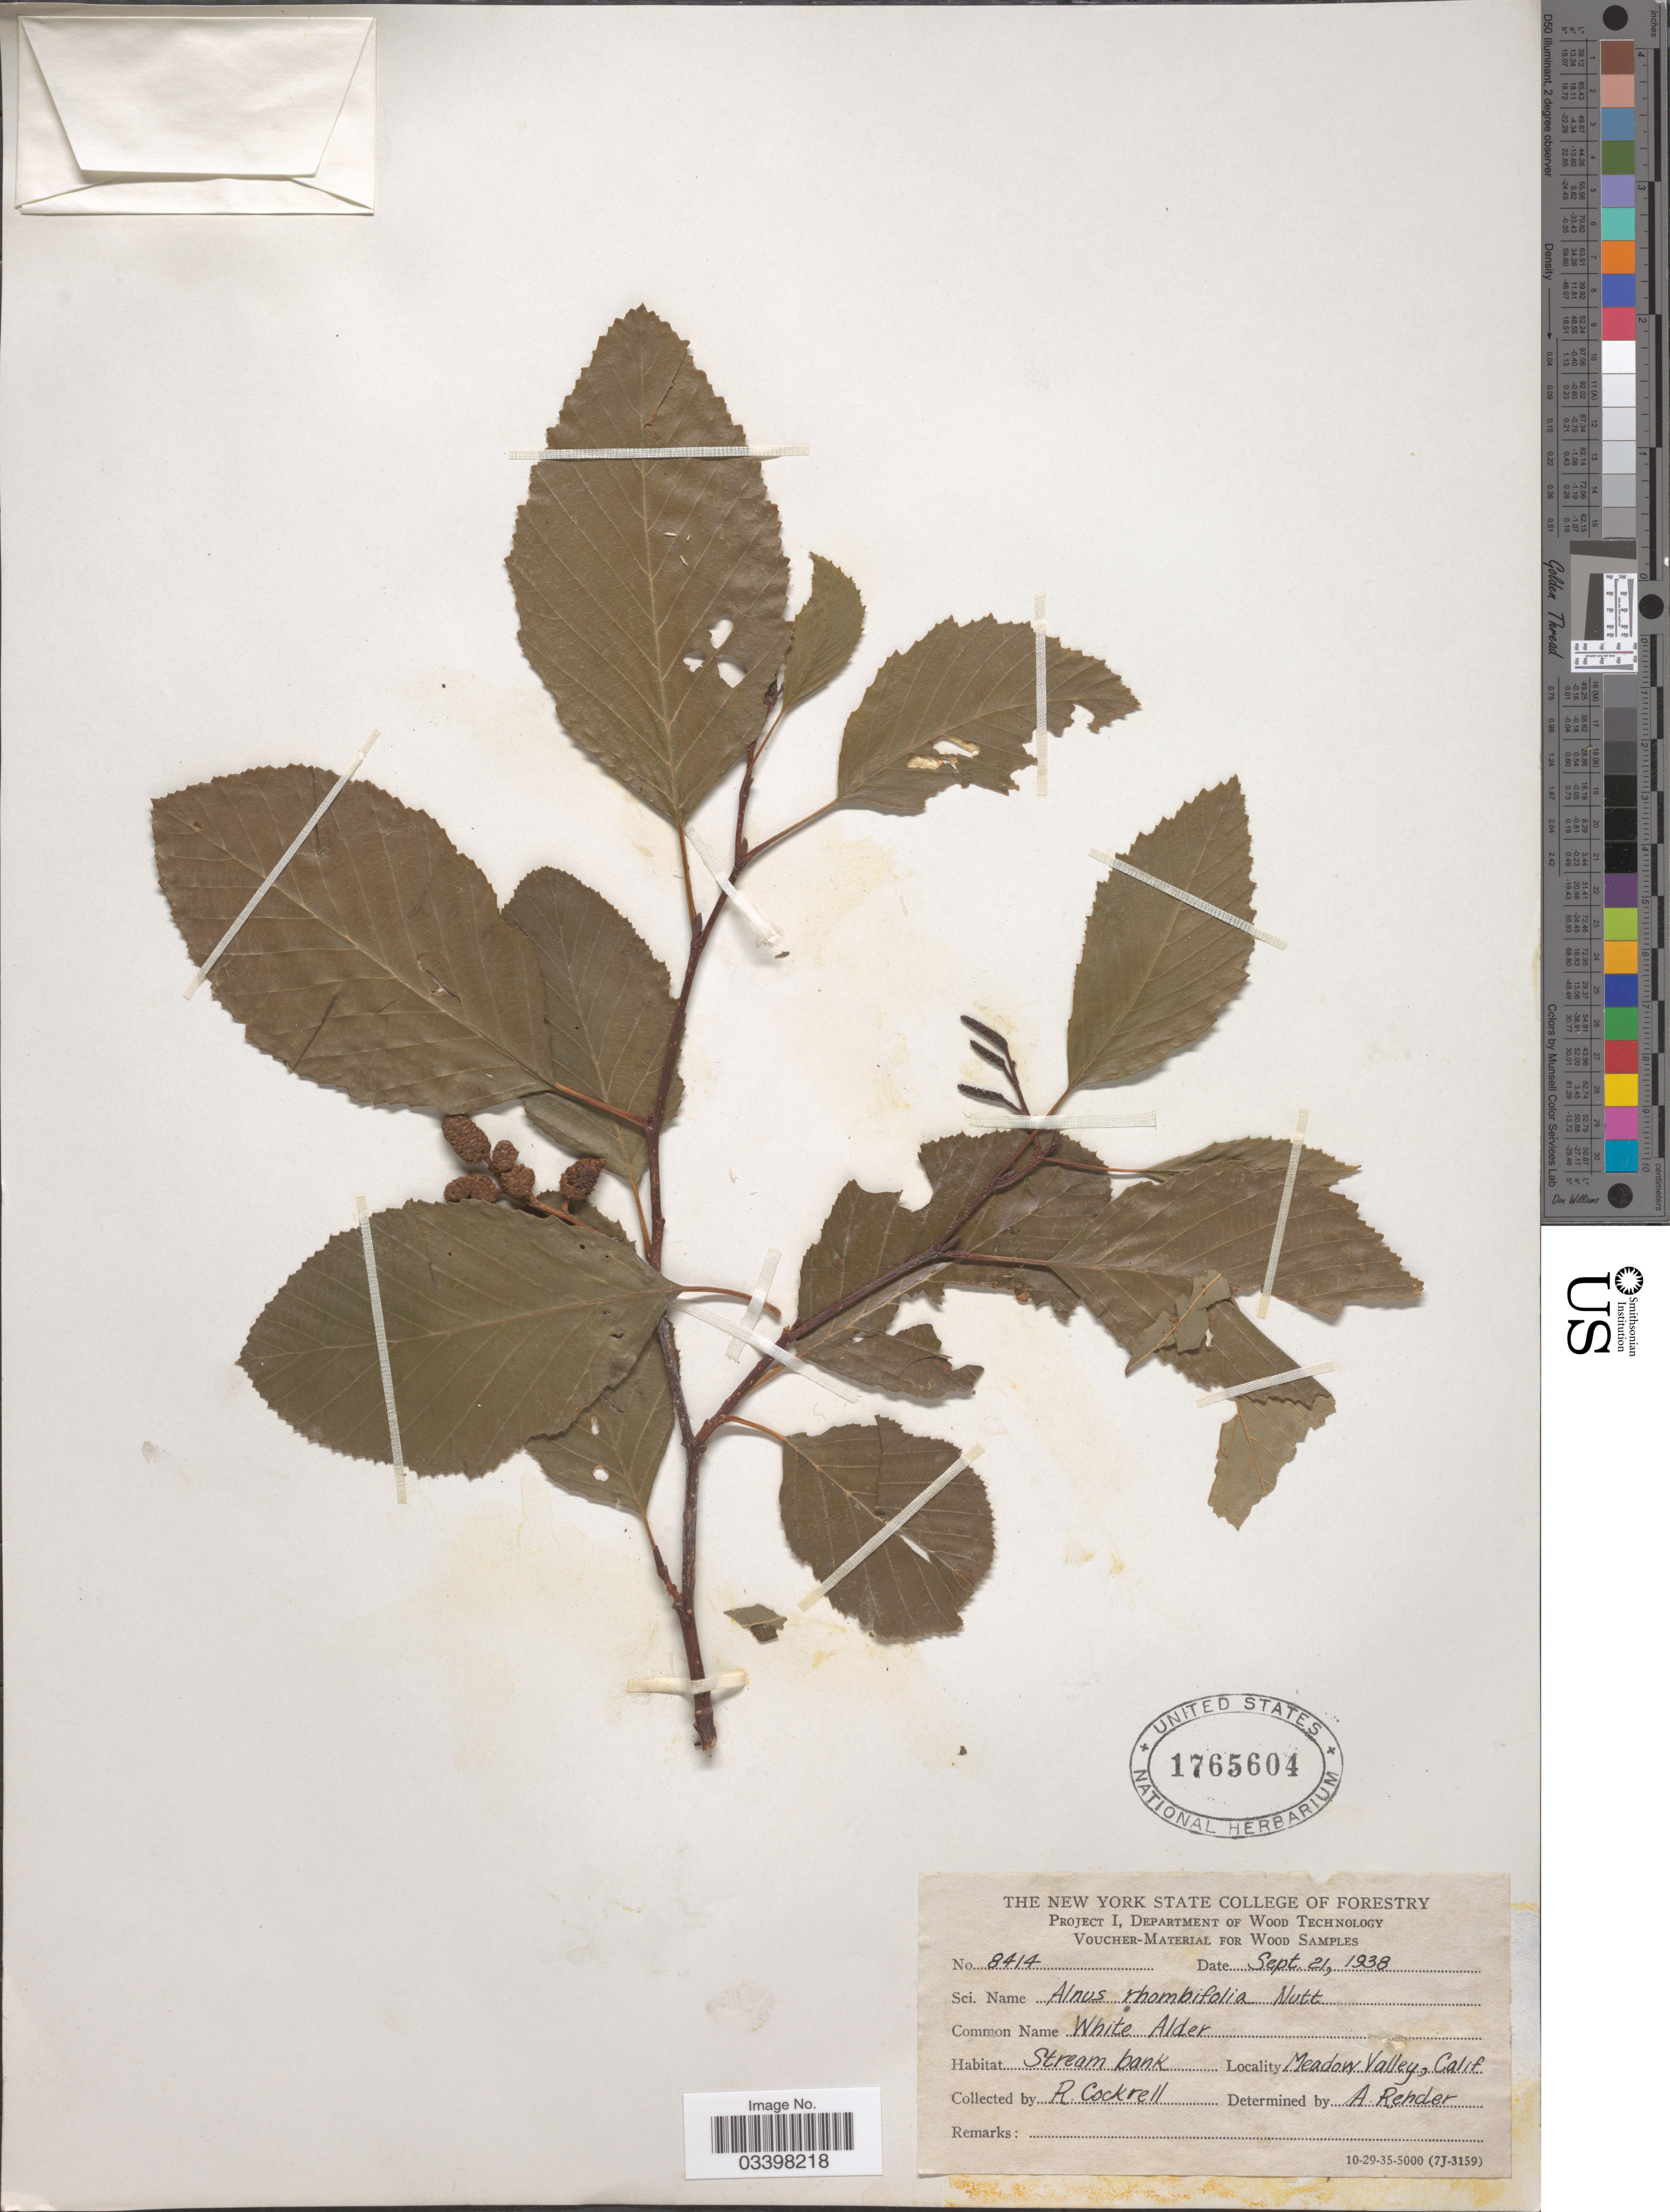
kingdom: Plantae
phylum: Tracheophyta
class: Magnoliopsida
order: Fagales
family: Betulaceae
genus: Alnus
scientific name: Alnus rhombifolia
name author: Nutt.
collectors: R. Cockrell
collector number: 8414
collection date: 1938-09-21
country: United States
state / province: California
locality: Meadow Valley.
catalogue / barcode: US 1765604